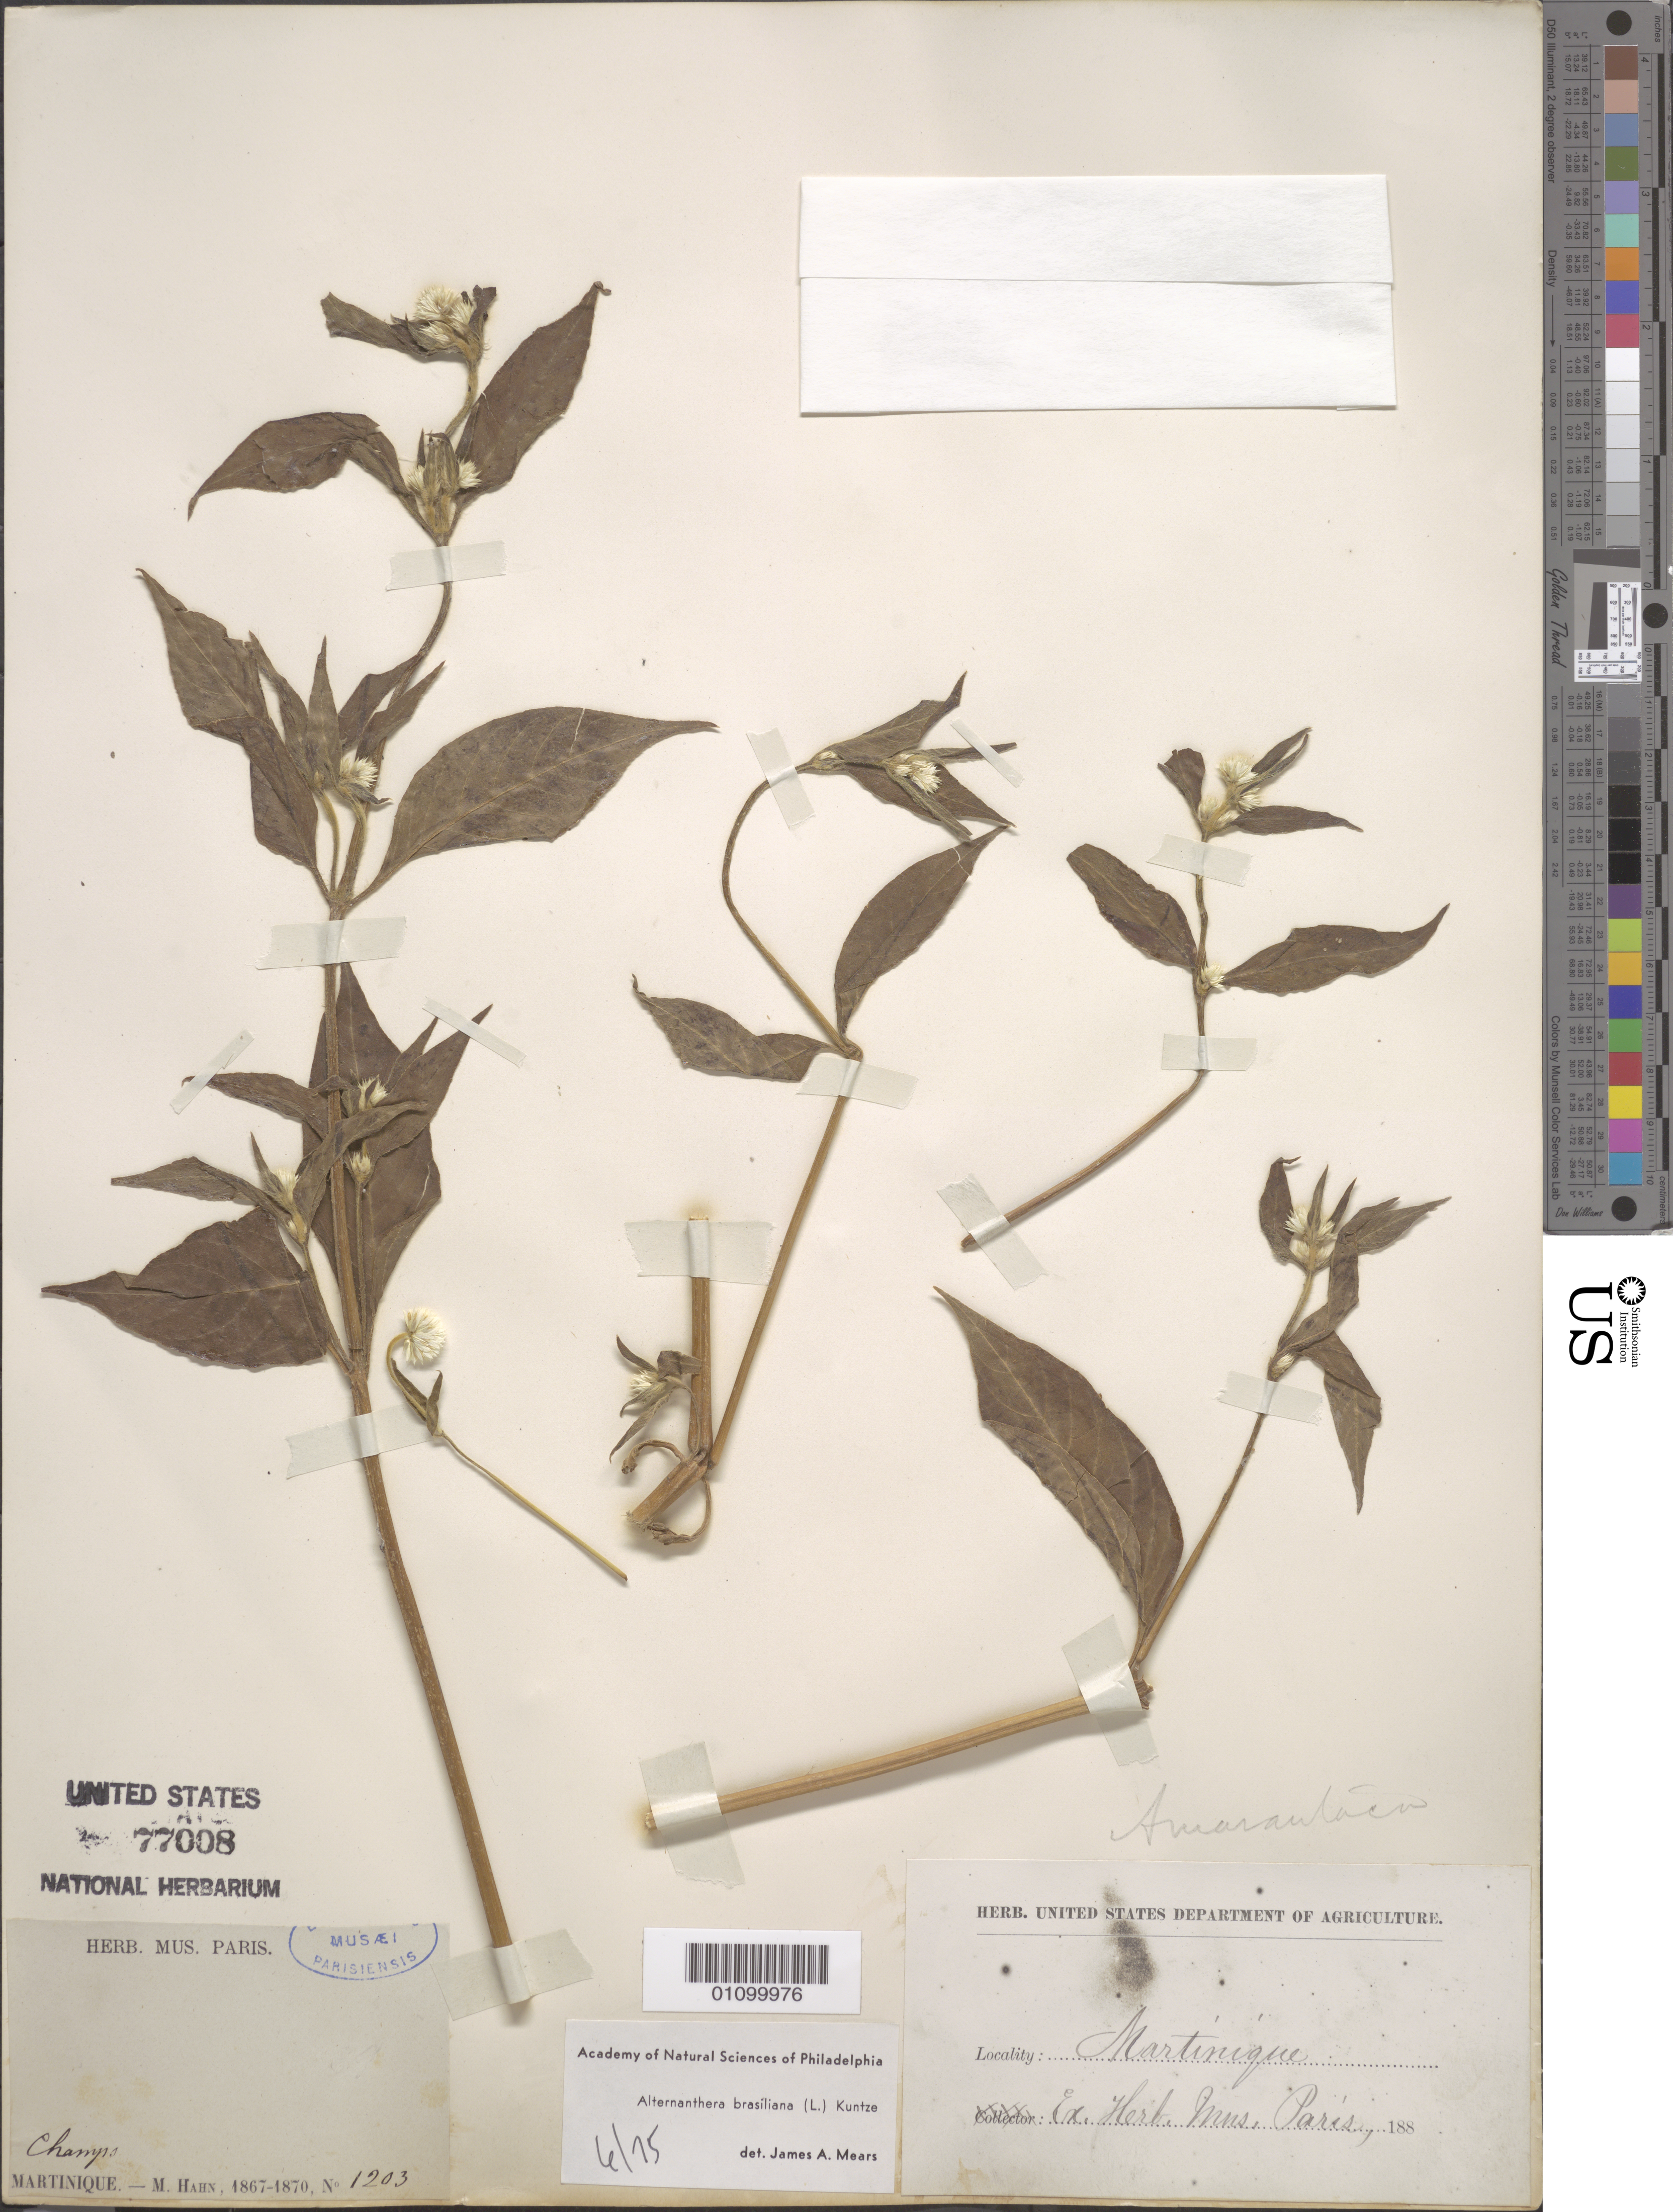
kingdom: Plantae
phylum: Tracheophyta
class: Magnoliopsida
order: Caryophyllales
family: Amaranthaceae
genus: Alternanthera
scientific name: Alternanthera brasiliana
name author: (L.) Kuntze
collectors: M. Hahn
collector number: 1203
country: Martinique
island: Martinique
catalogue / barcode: US 77008